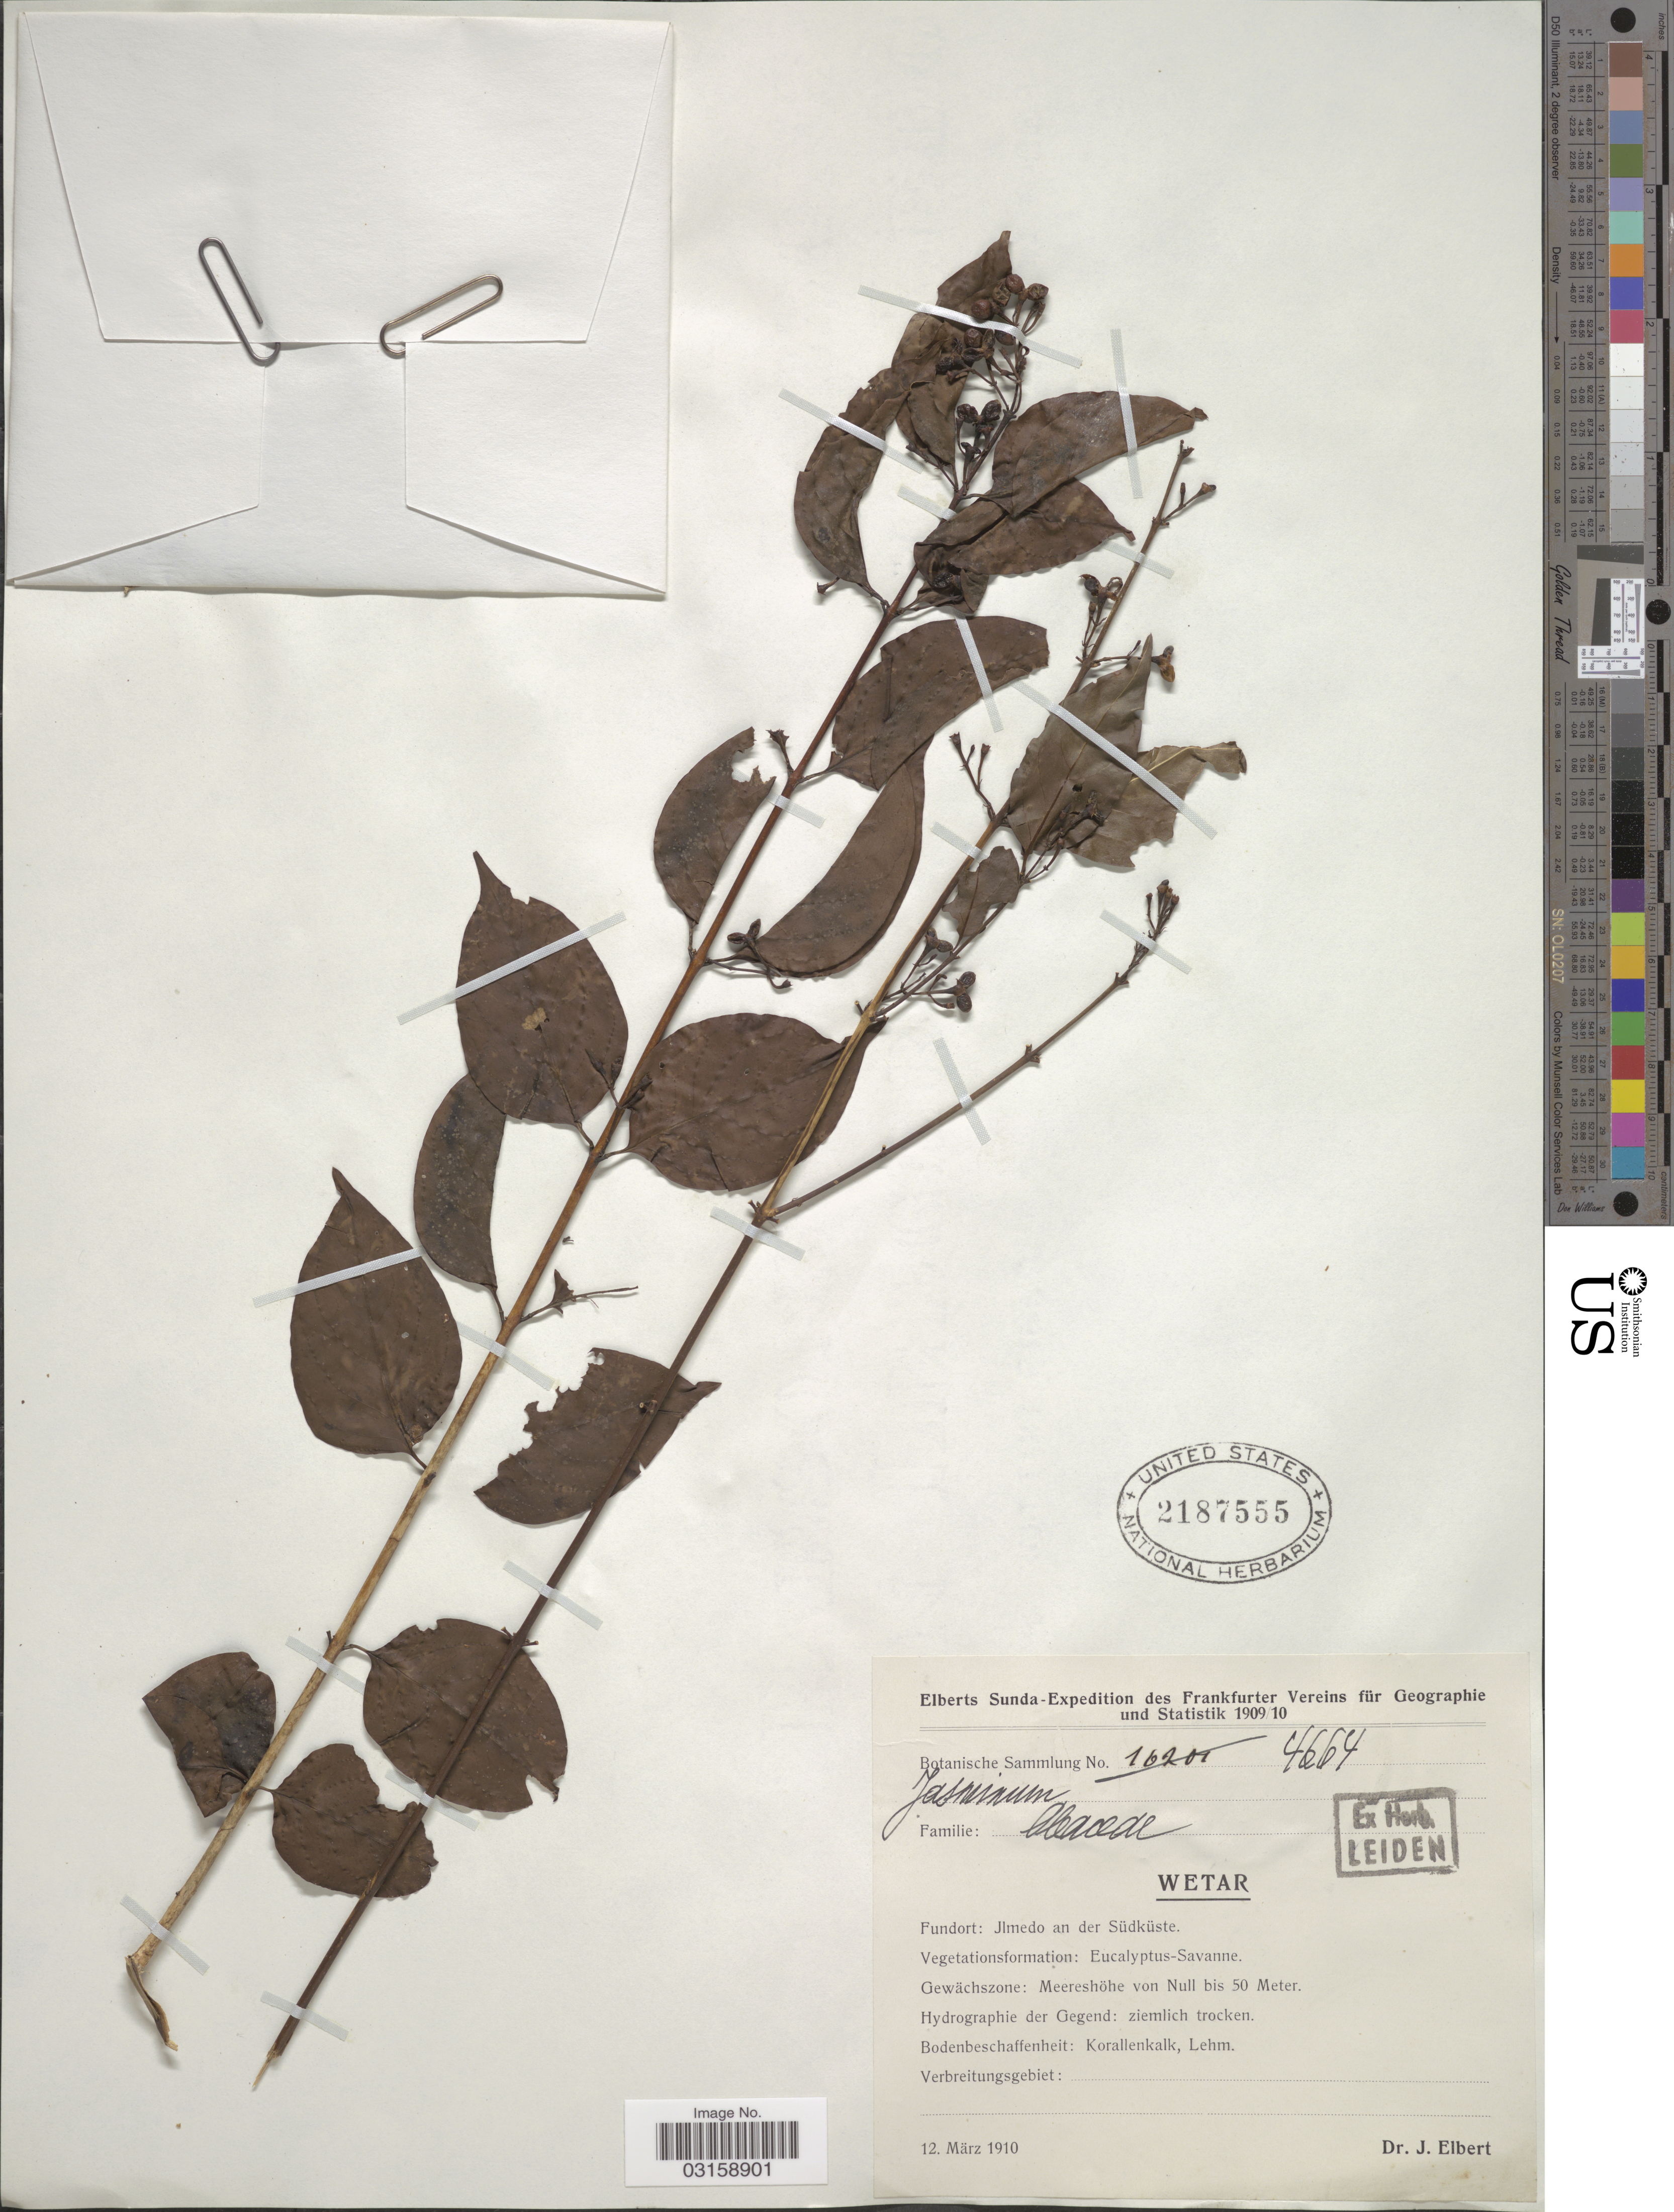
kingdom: Plantae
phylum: Tracheophyta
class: Magnoliopsida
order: Lamiales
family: Oleaceae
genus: Jasminum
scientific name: Jasminum sp.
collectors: J. Elbert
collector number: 4664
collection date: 1910-03-12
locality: Sunda. Jlmedo an der Südküste.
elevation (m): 0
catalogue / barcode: US 2187555